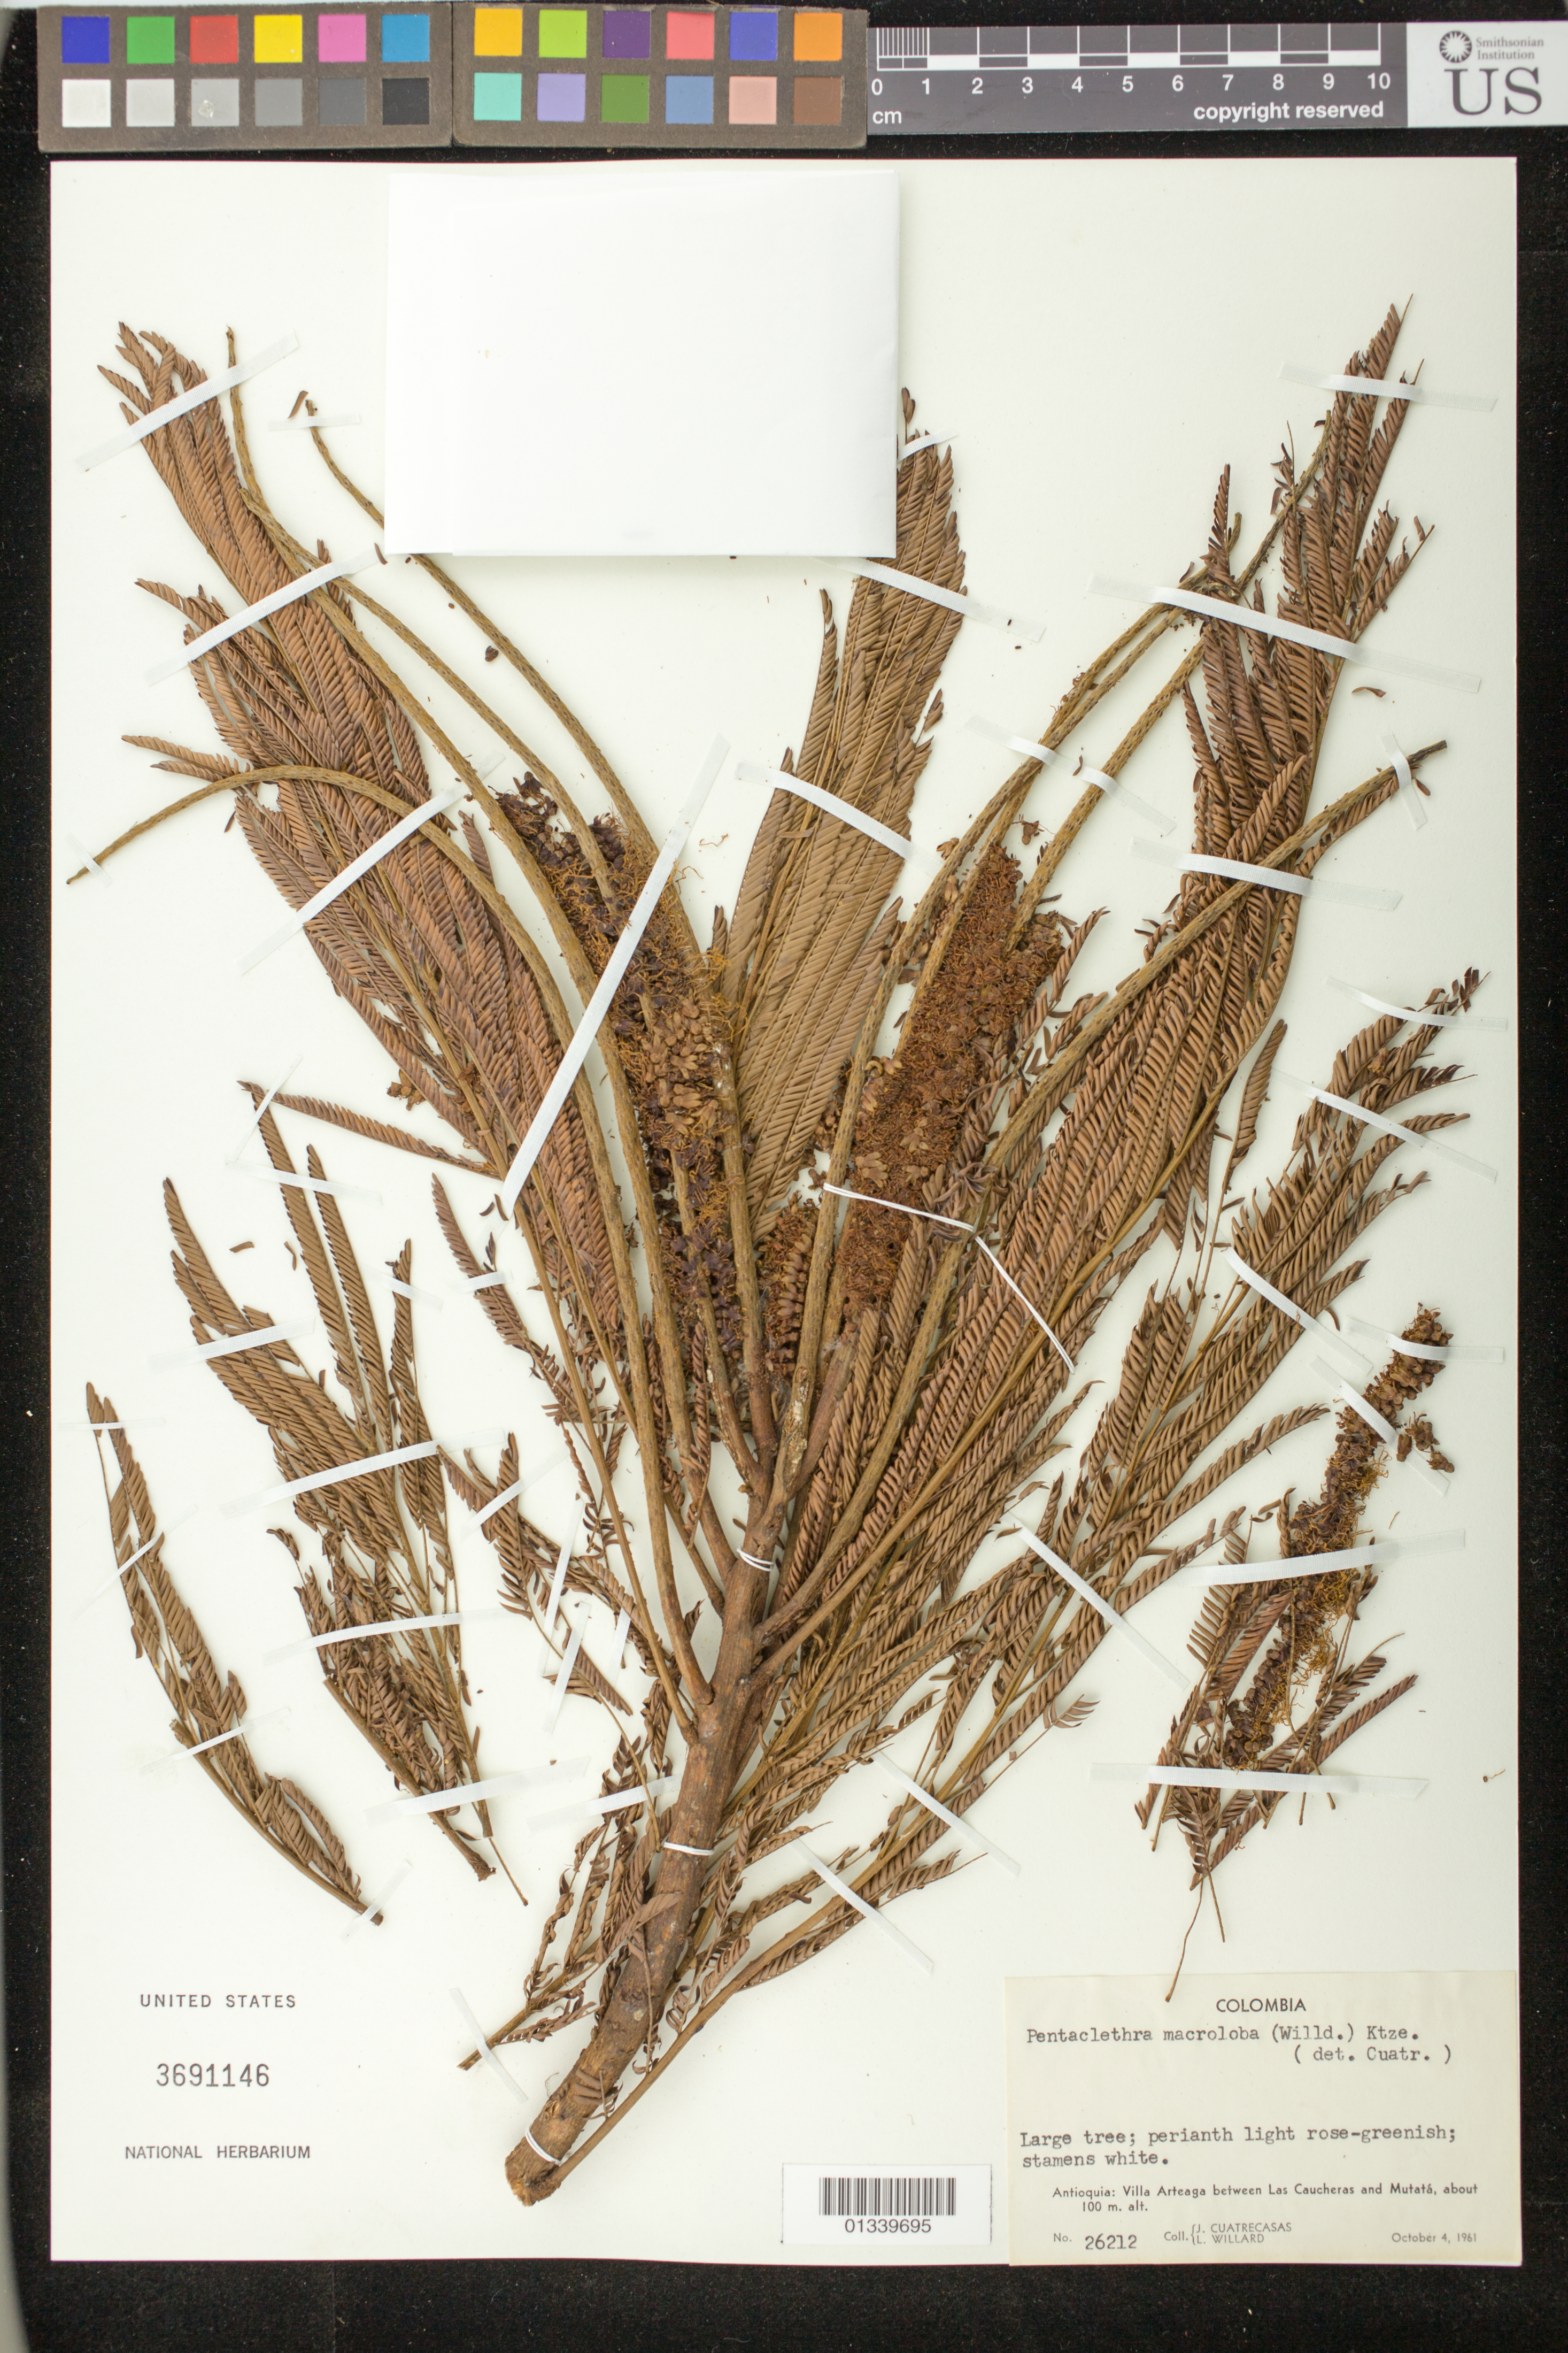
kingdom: Plantae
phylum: Tracheophyta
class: Magnoliopsida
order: Fabales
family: Fabaceae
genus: Pentaclethra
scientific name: Pentaclethra macroloba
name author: (Willd.) Kuntze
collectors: J. Cuatrecasas & L. Willard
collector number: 26212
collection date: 1961-10-04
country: Colombia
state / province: Antioquia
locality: Villa Arteaga between Las Caucheras and Mutata.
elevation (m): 100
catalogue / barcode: US 3691146